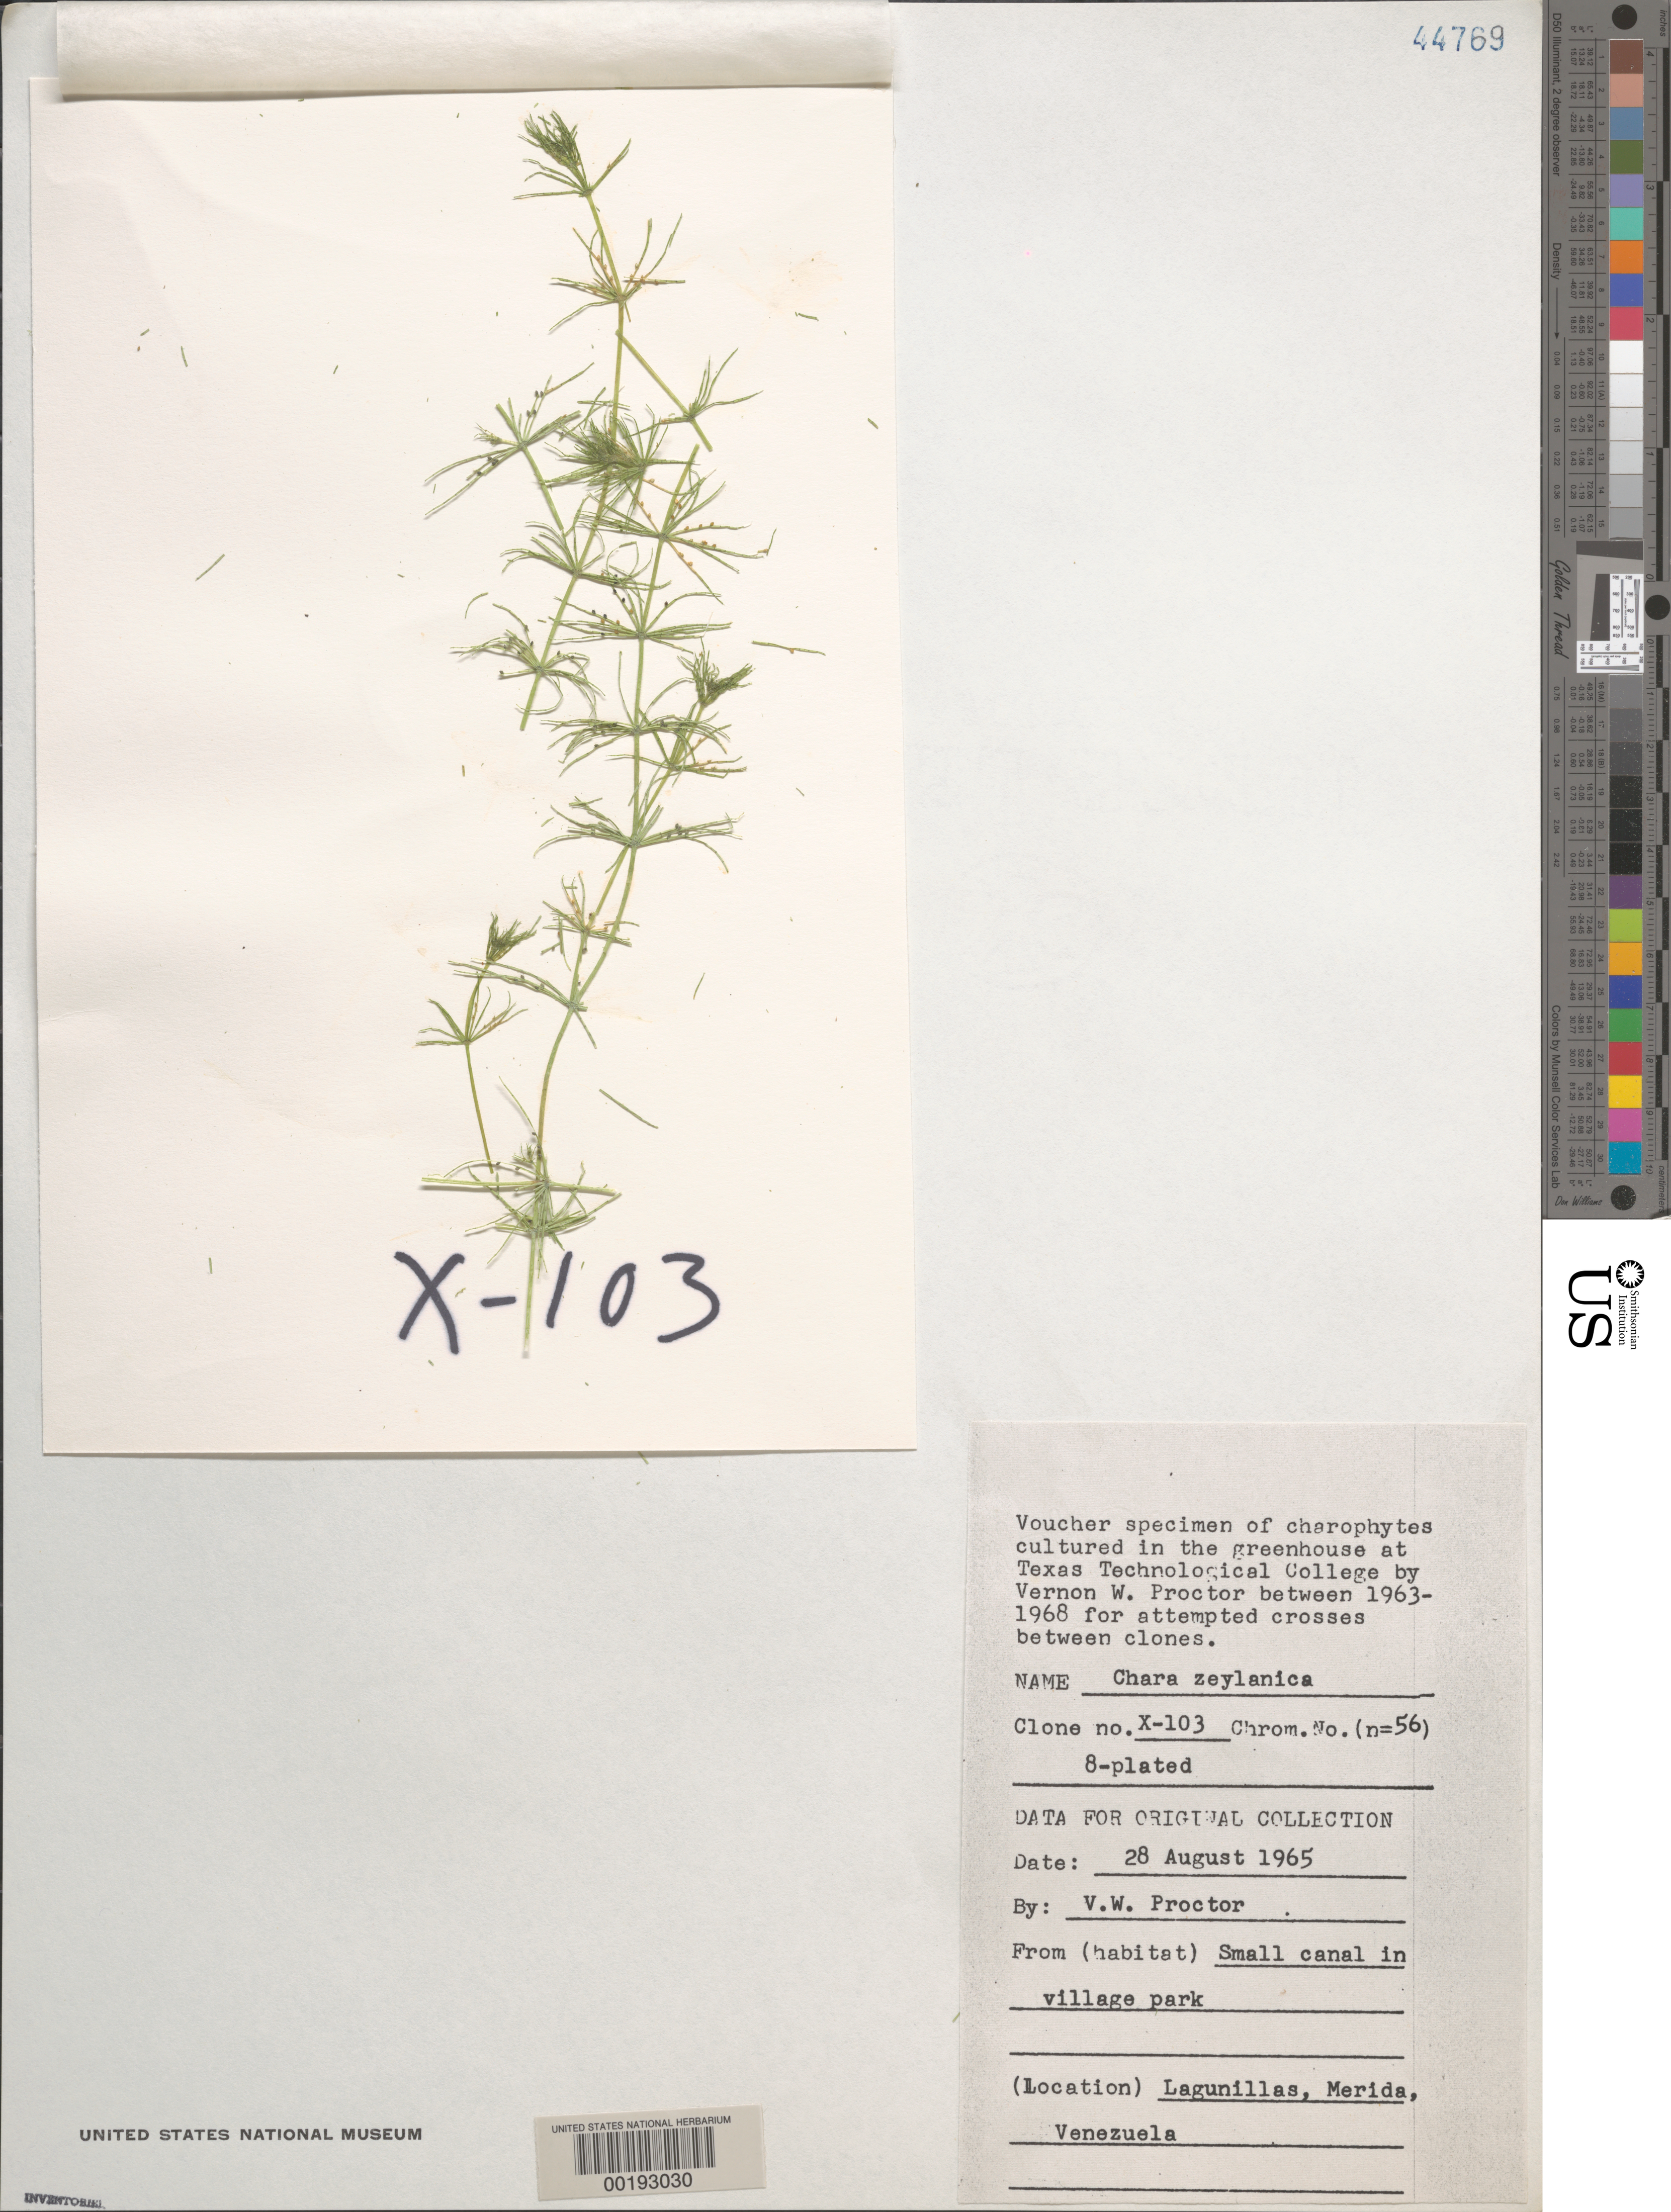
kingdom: Plantae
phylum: Charophyta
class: Charophyceae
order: Charales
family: Characeae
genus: Chara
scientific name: Chara zeylanica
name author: J.G. Klein ex Willd.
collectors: V. Proctor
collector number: X-103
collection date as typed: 28 Aug 1965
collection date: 1965-08-28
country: Venezuela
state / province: Mérida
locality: Lagunillas village park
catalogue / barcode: US 44769